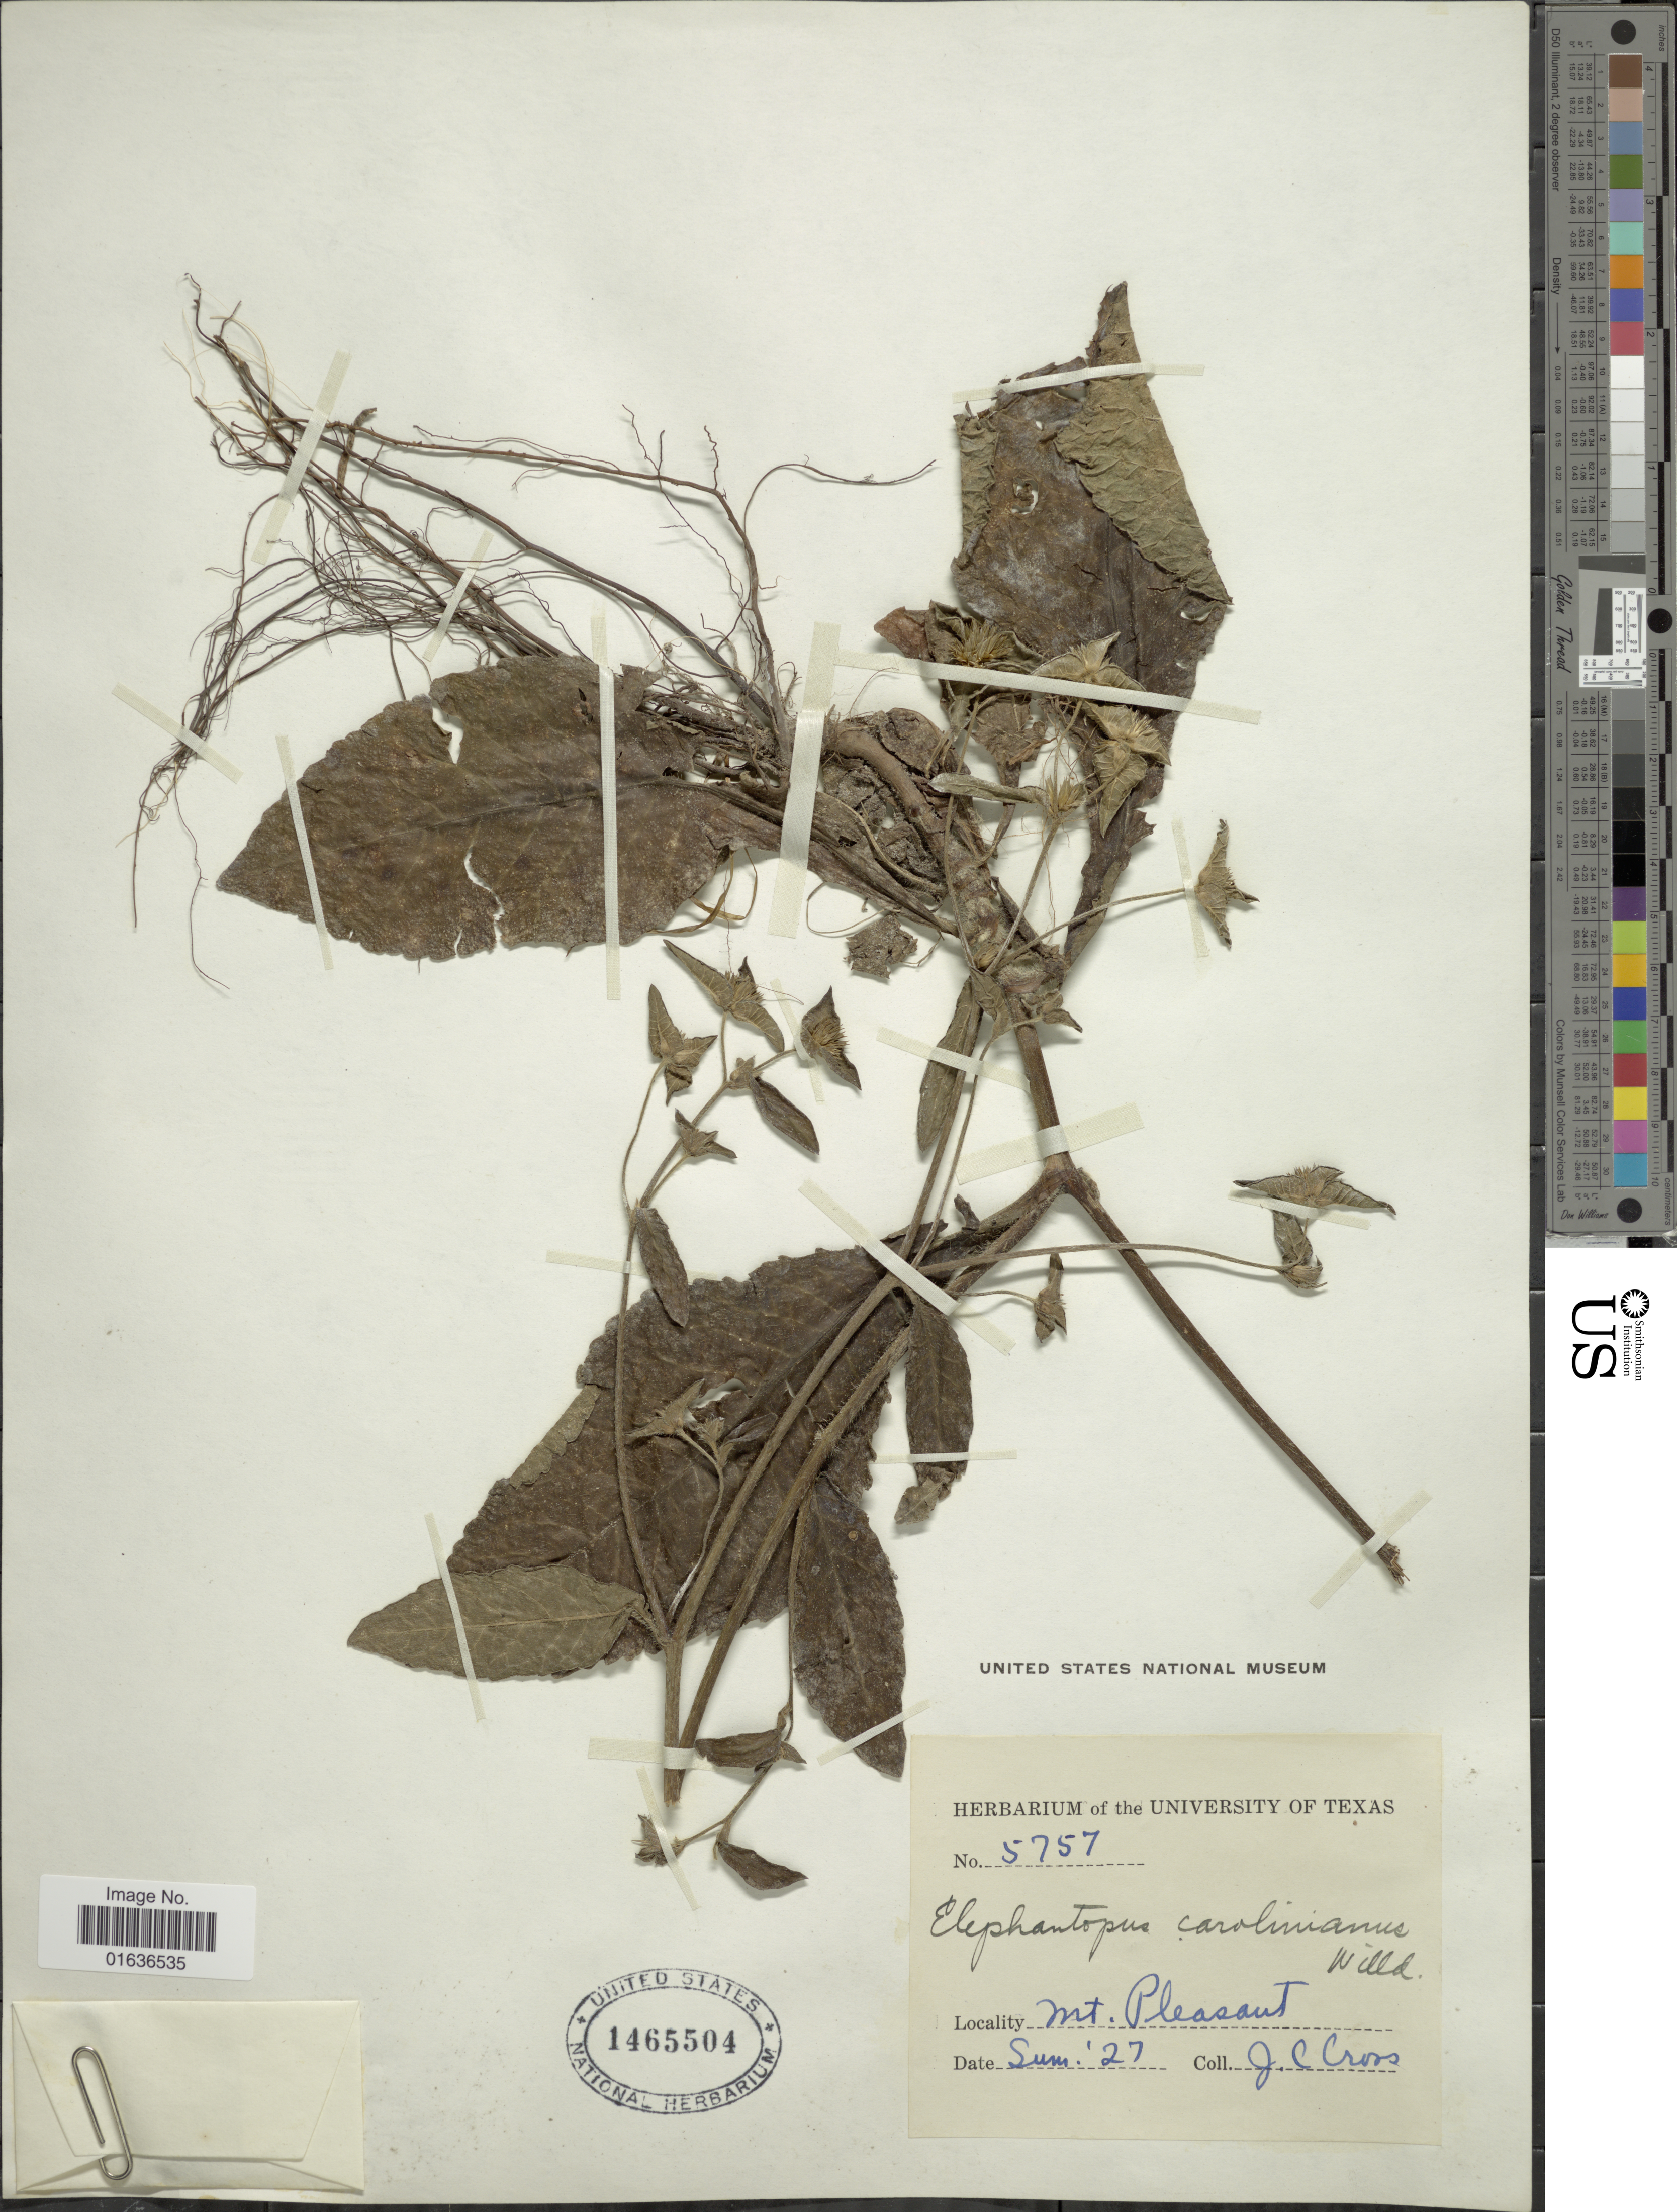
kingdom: Plantae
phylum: Tracheophyta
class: Magnoliopsida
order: Asterales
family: Asteraceae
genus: Elephantopus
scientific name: Elephantopus carolinianus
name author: Raeusch.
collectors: J. Cross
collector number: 5757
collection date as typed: Sum. '27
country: United States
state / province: Texas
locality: Mt. Pleasant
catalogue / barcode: US 1465504